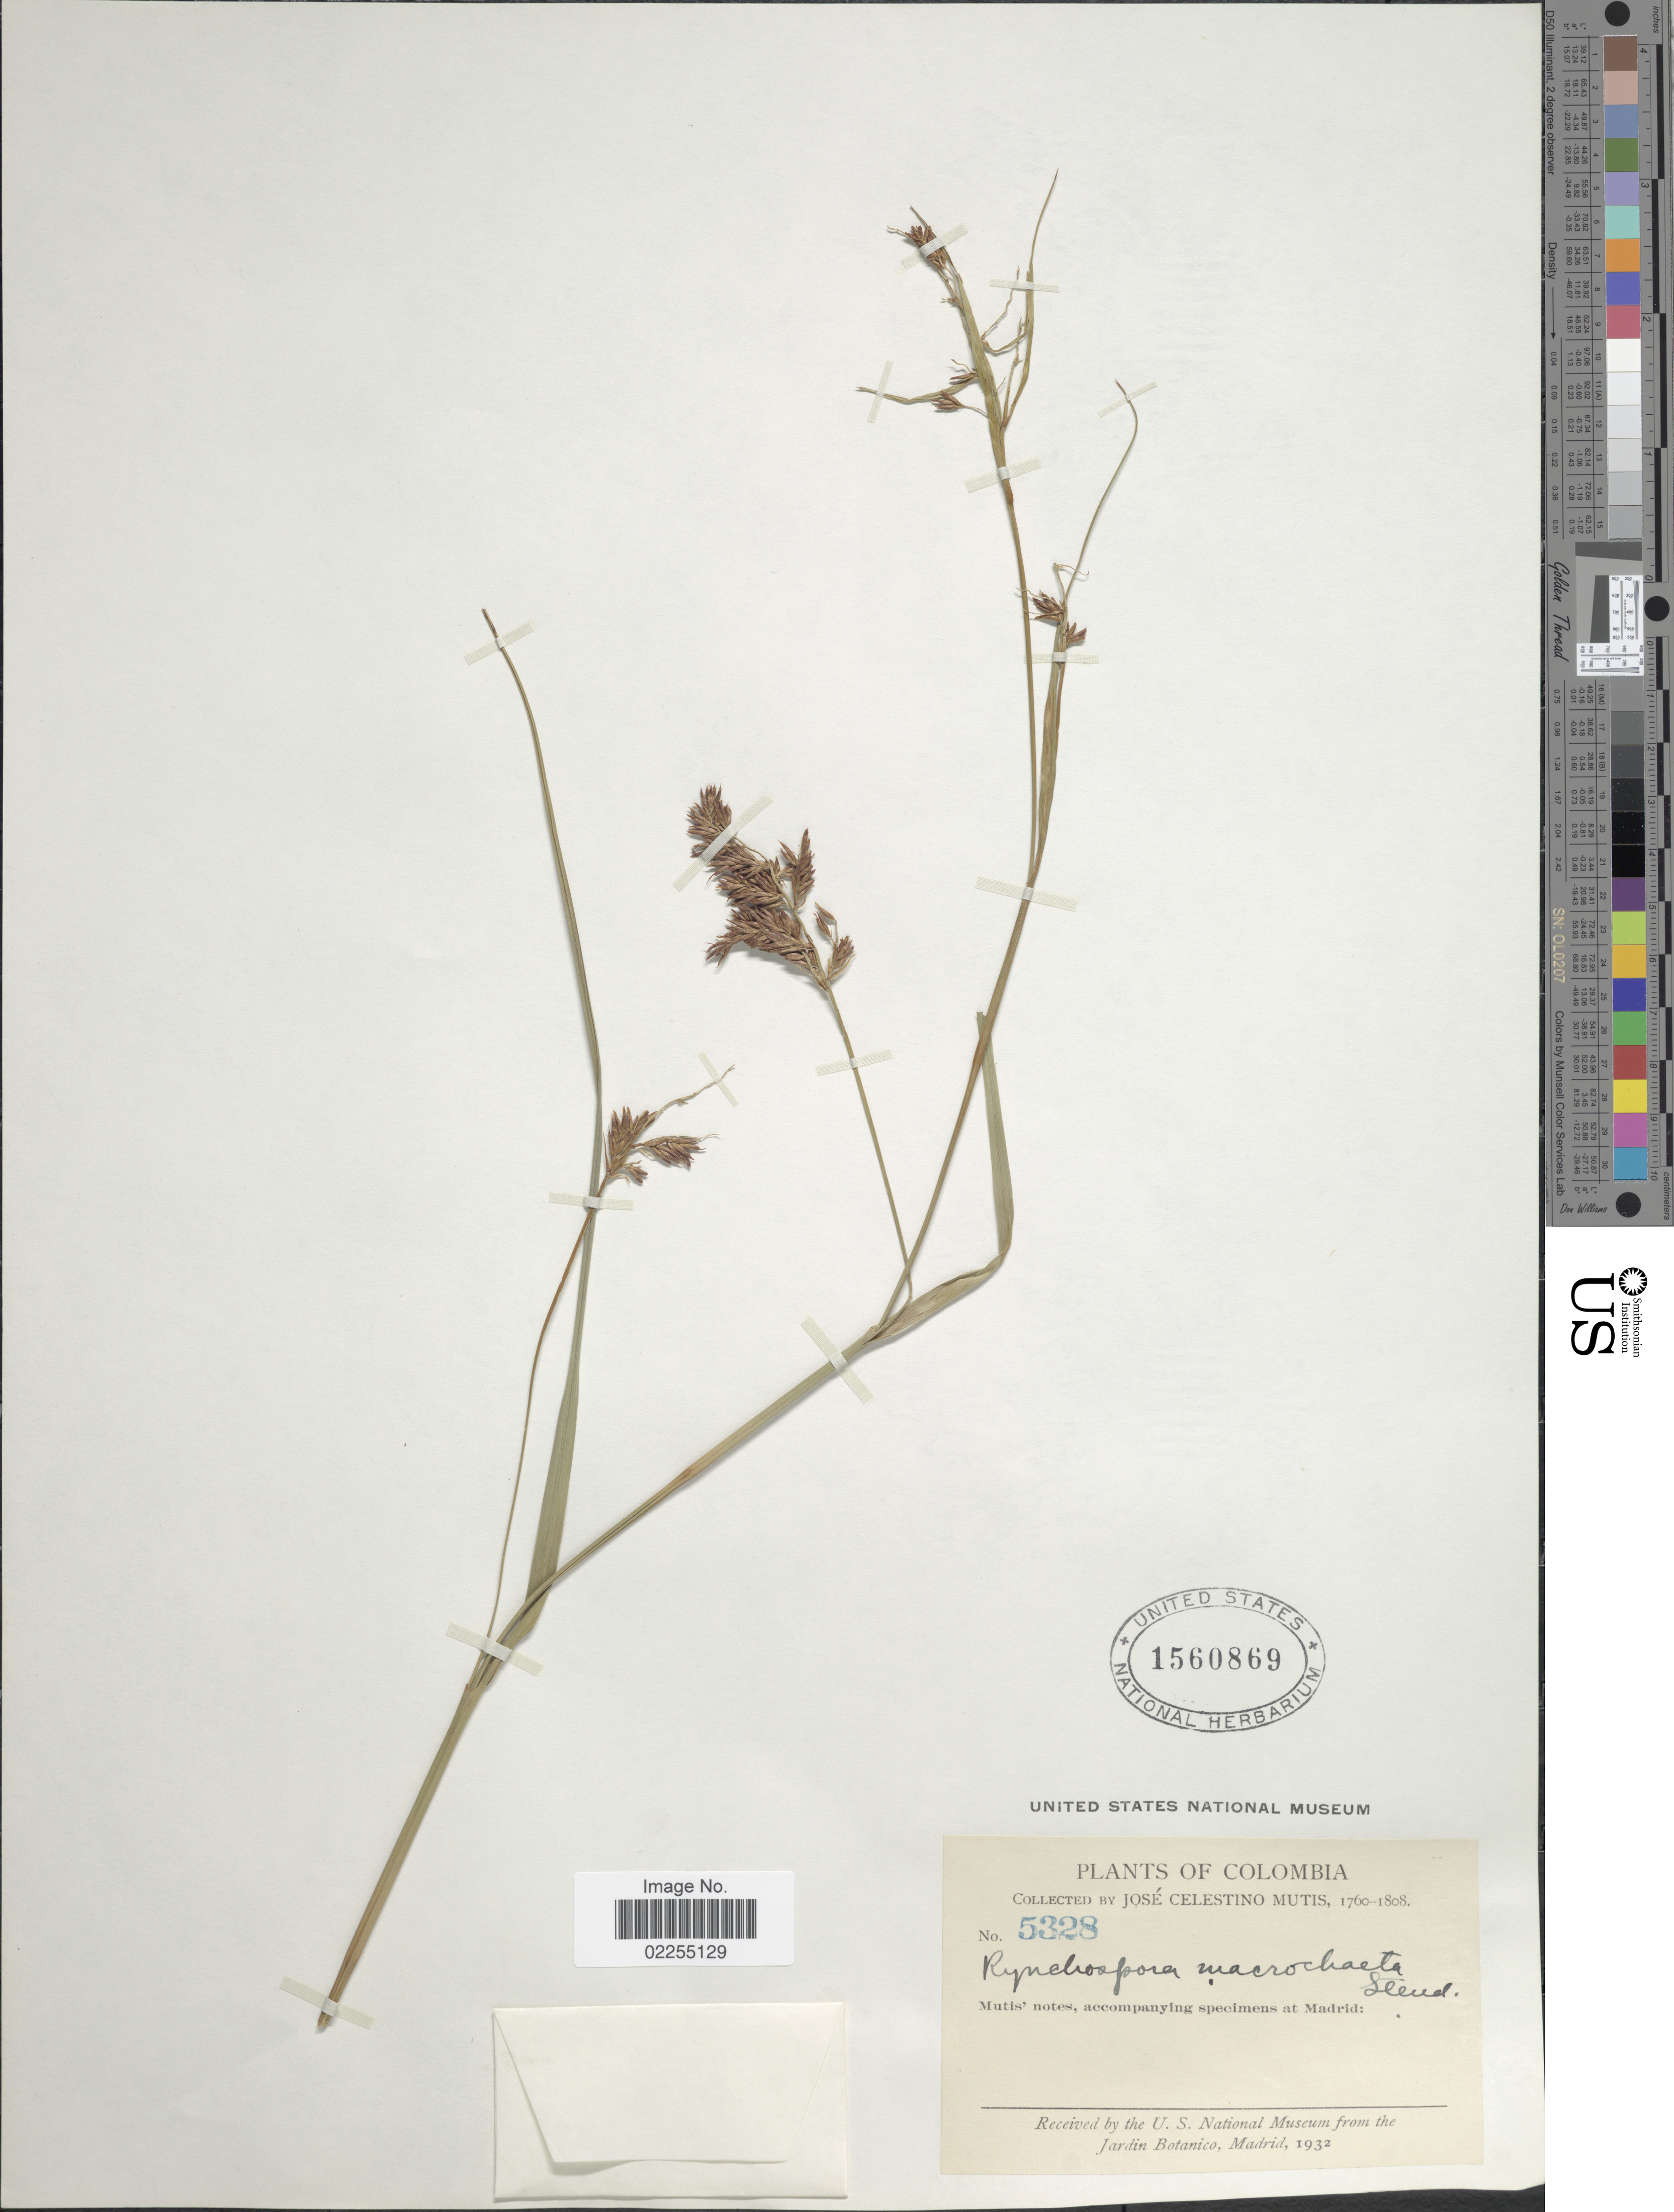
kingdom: Plantae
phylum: Tracheophyta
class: Liliopsida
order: Poales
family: Cyperaceae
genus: Rhynchospora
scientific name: Rhynchospora macrochaeta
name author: Steud. ex Boeckeler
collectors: J. C. B. Mutis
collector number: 5328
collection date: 1760/1808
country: Colombia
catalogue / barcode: US 1560869